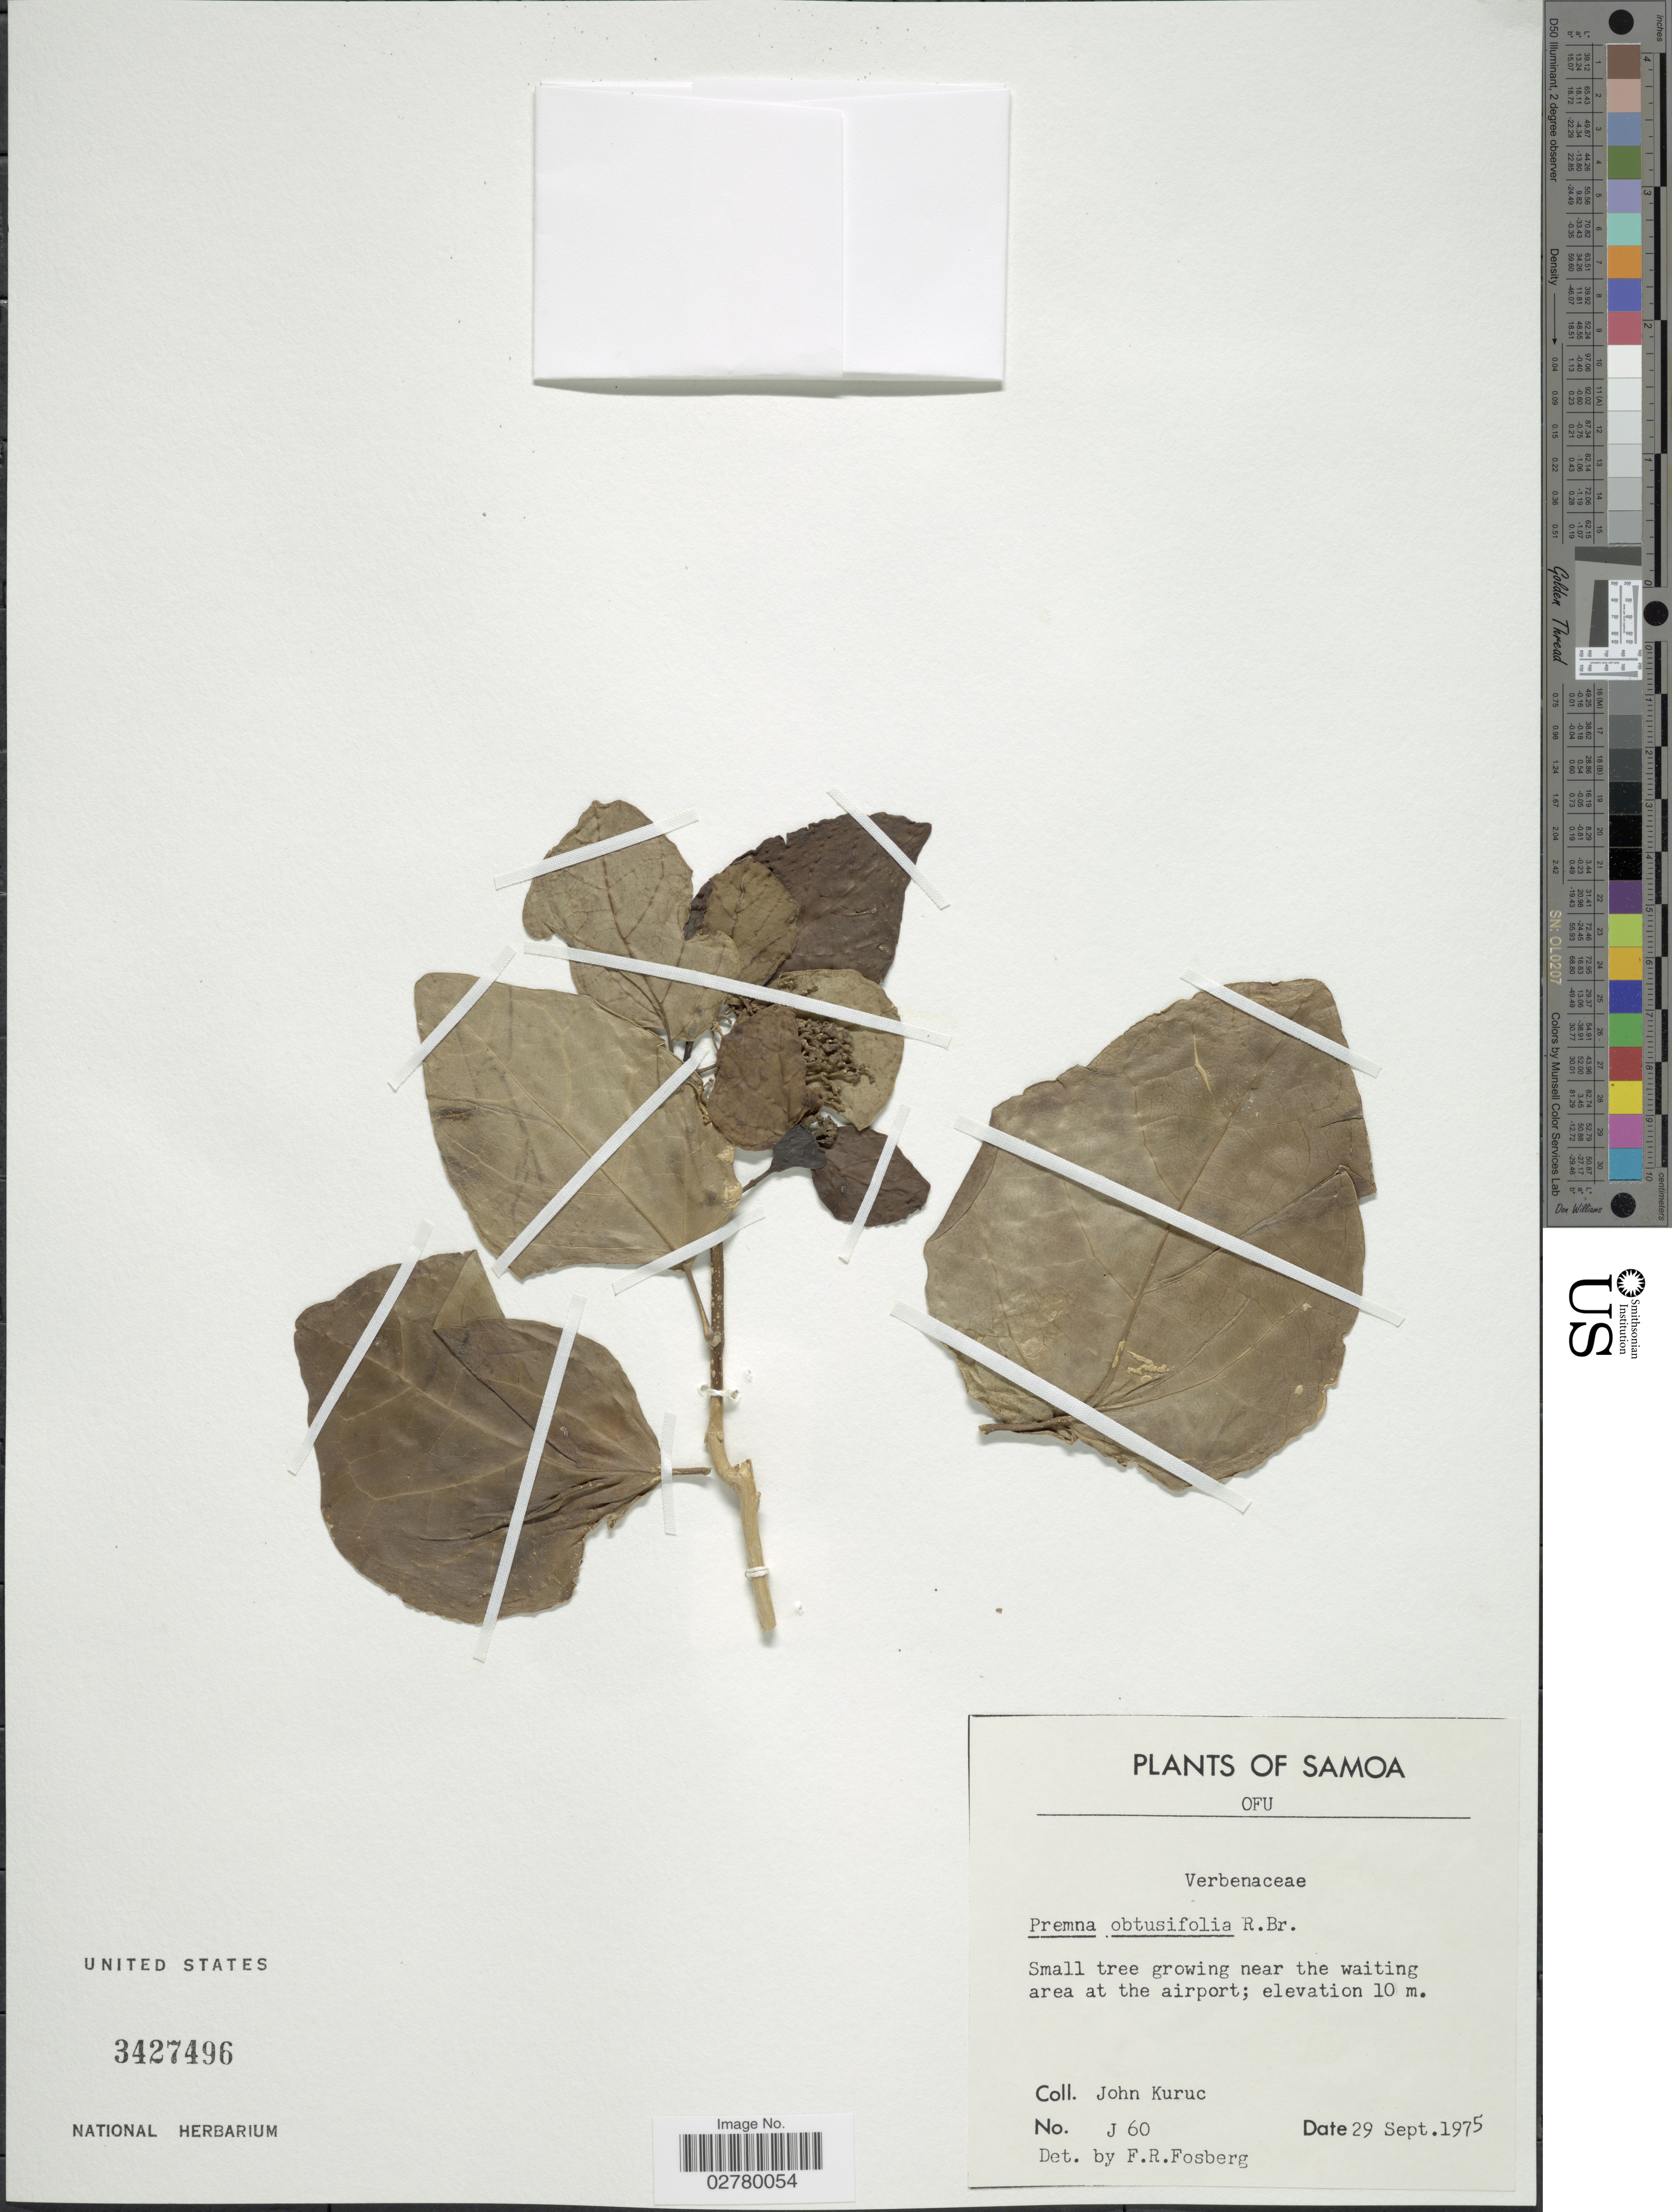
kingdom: Plantae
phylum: Tracheophyta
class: Magnoliopsida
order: Lamiales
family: Lamiaceae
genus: Premna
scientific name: Premna obtusifolia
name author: R. Br.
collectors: J. Kuruc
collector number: J60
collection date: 1975-09-29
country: American Samoa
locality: Samoa. Ofu. Near the waiting area at the airport.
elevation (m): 10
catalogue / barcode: US 3427496